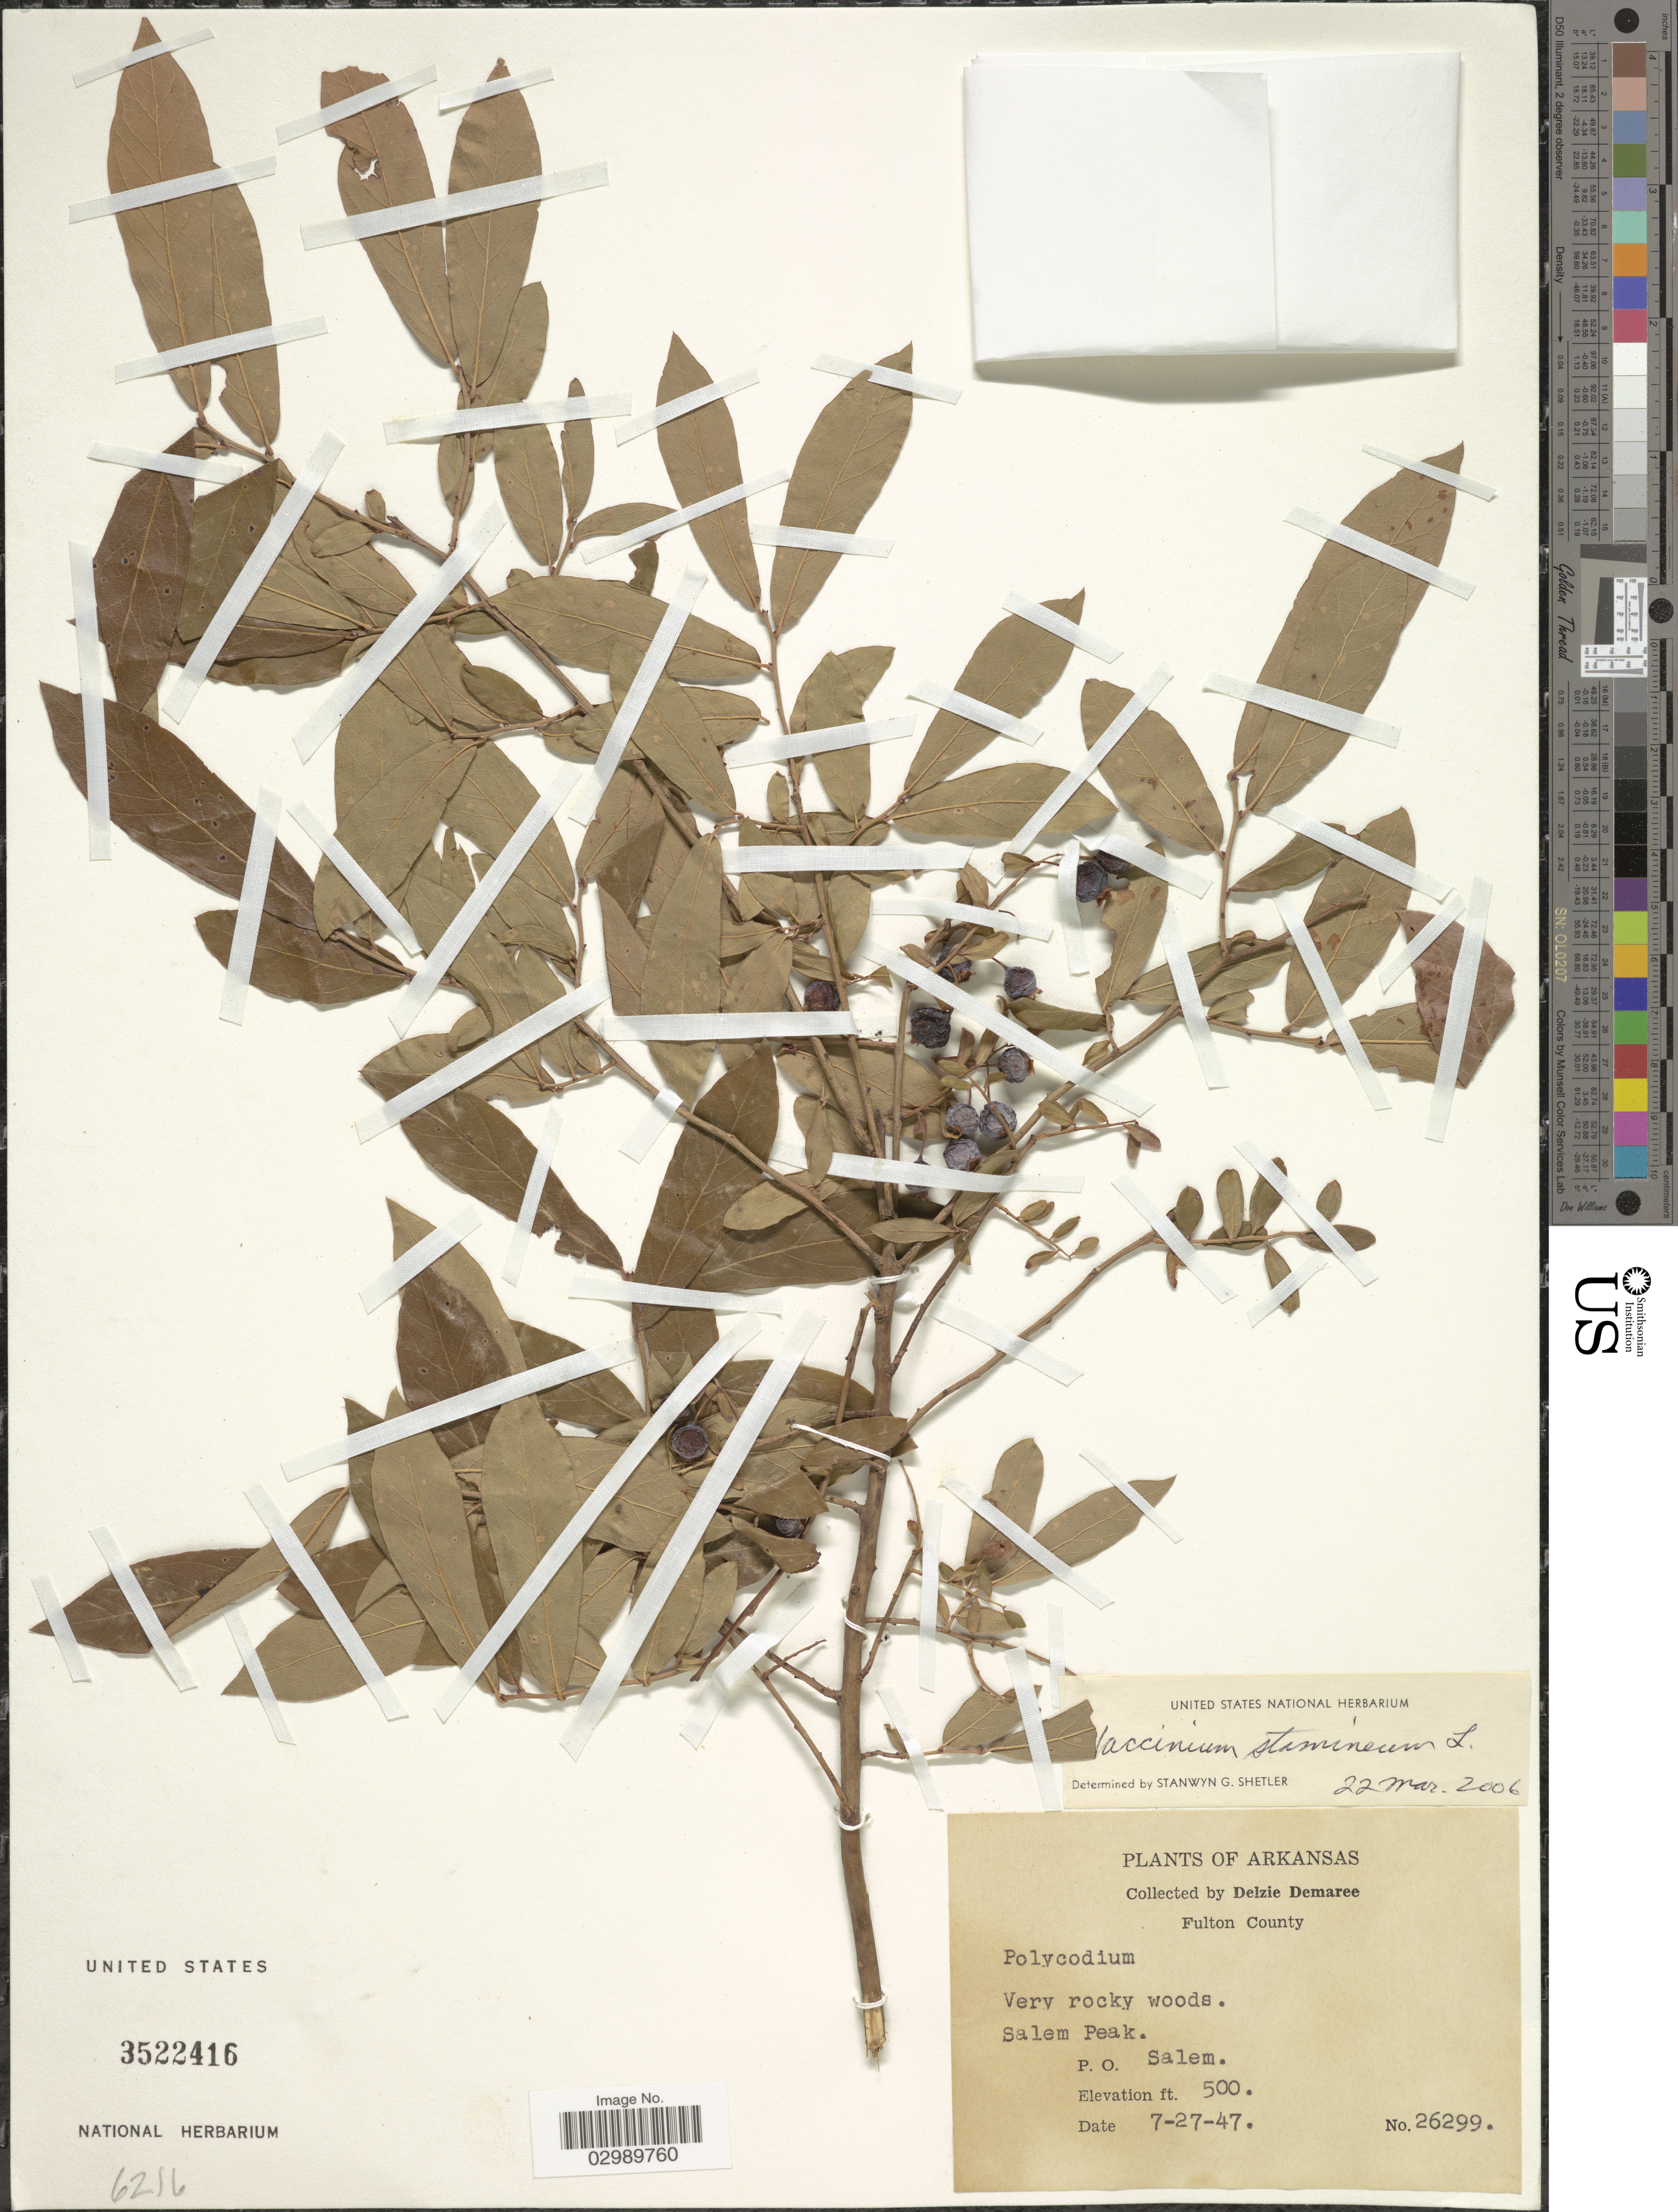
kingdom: Plantae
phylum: Tracheophyta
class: Magnoliopsida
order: Ericales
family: Ericaceae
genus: Vaccinium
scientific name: Vaccinium stamineum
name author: L.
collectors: D. Demaree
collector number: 26299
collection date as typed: Transcribed d/m/y: 27/7/47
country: United States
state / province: Arkansas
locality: Fulton County. Salem Peak. P. O. Salem.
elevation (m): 152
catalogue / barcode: US 3522416